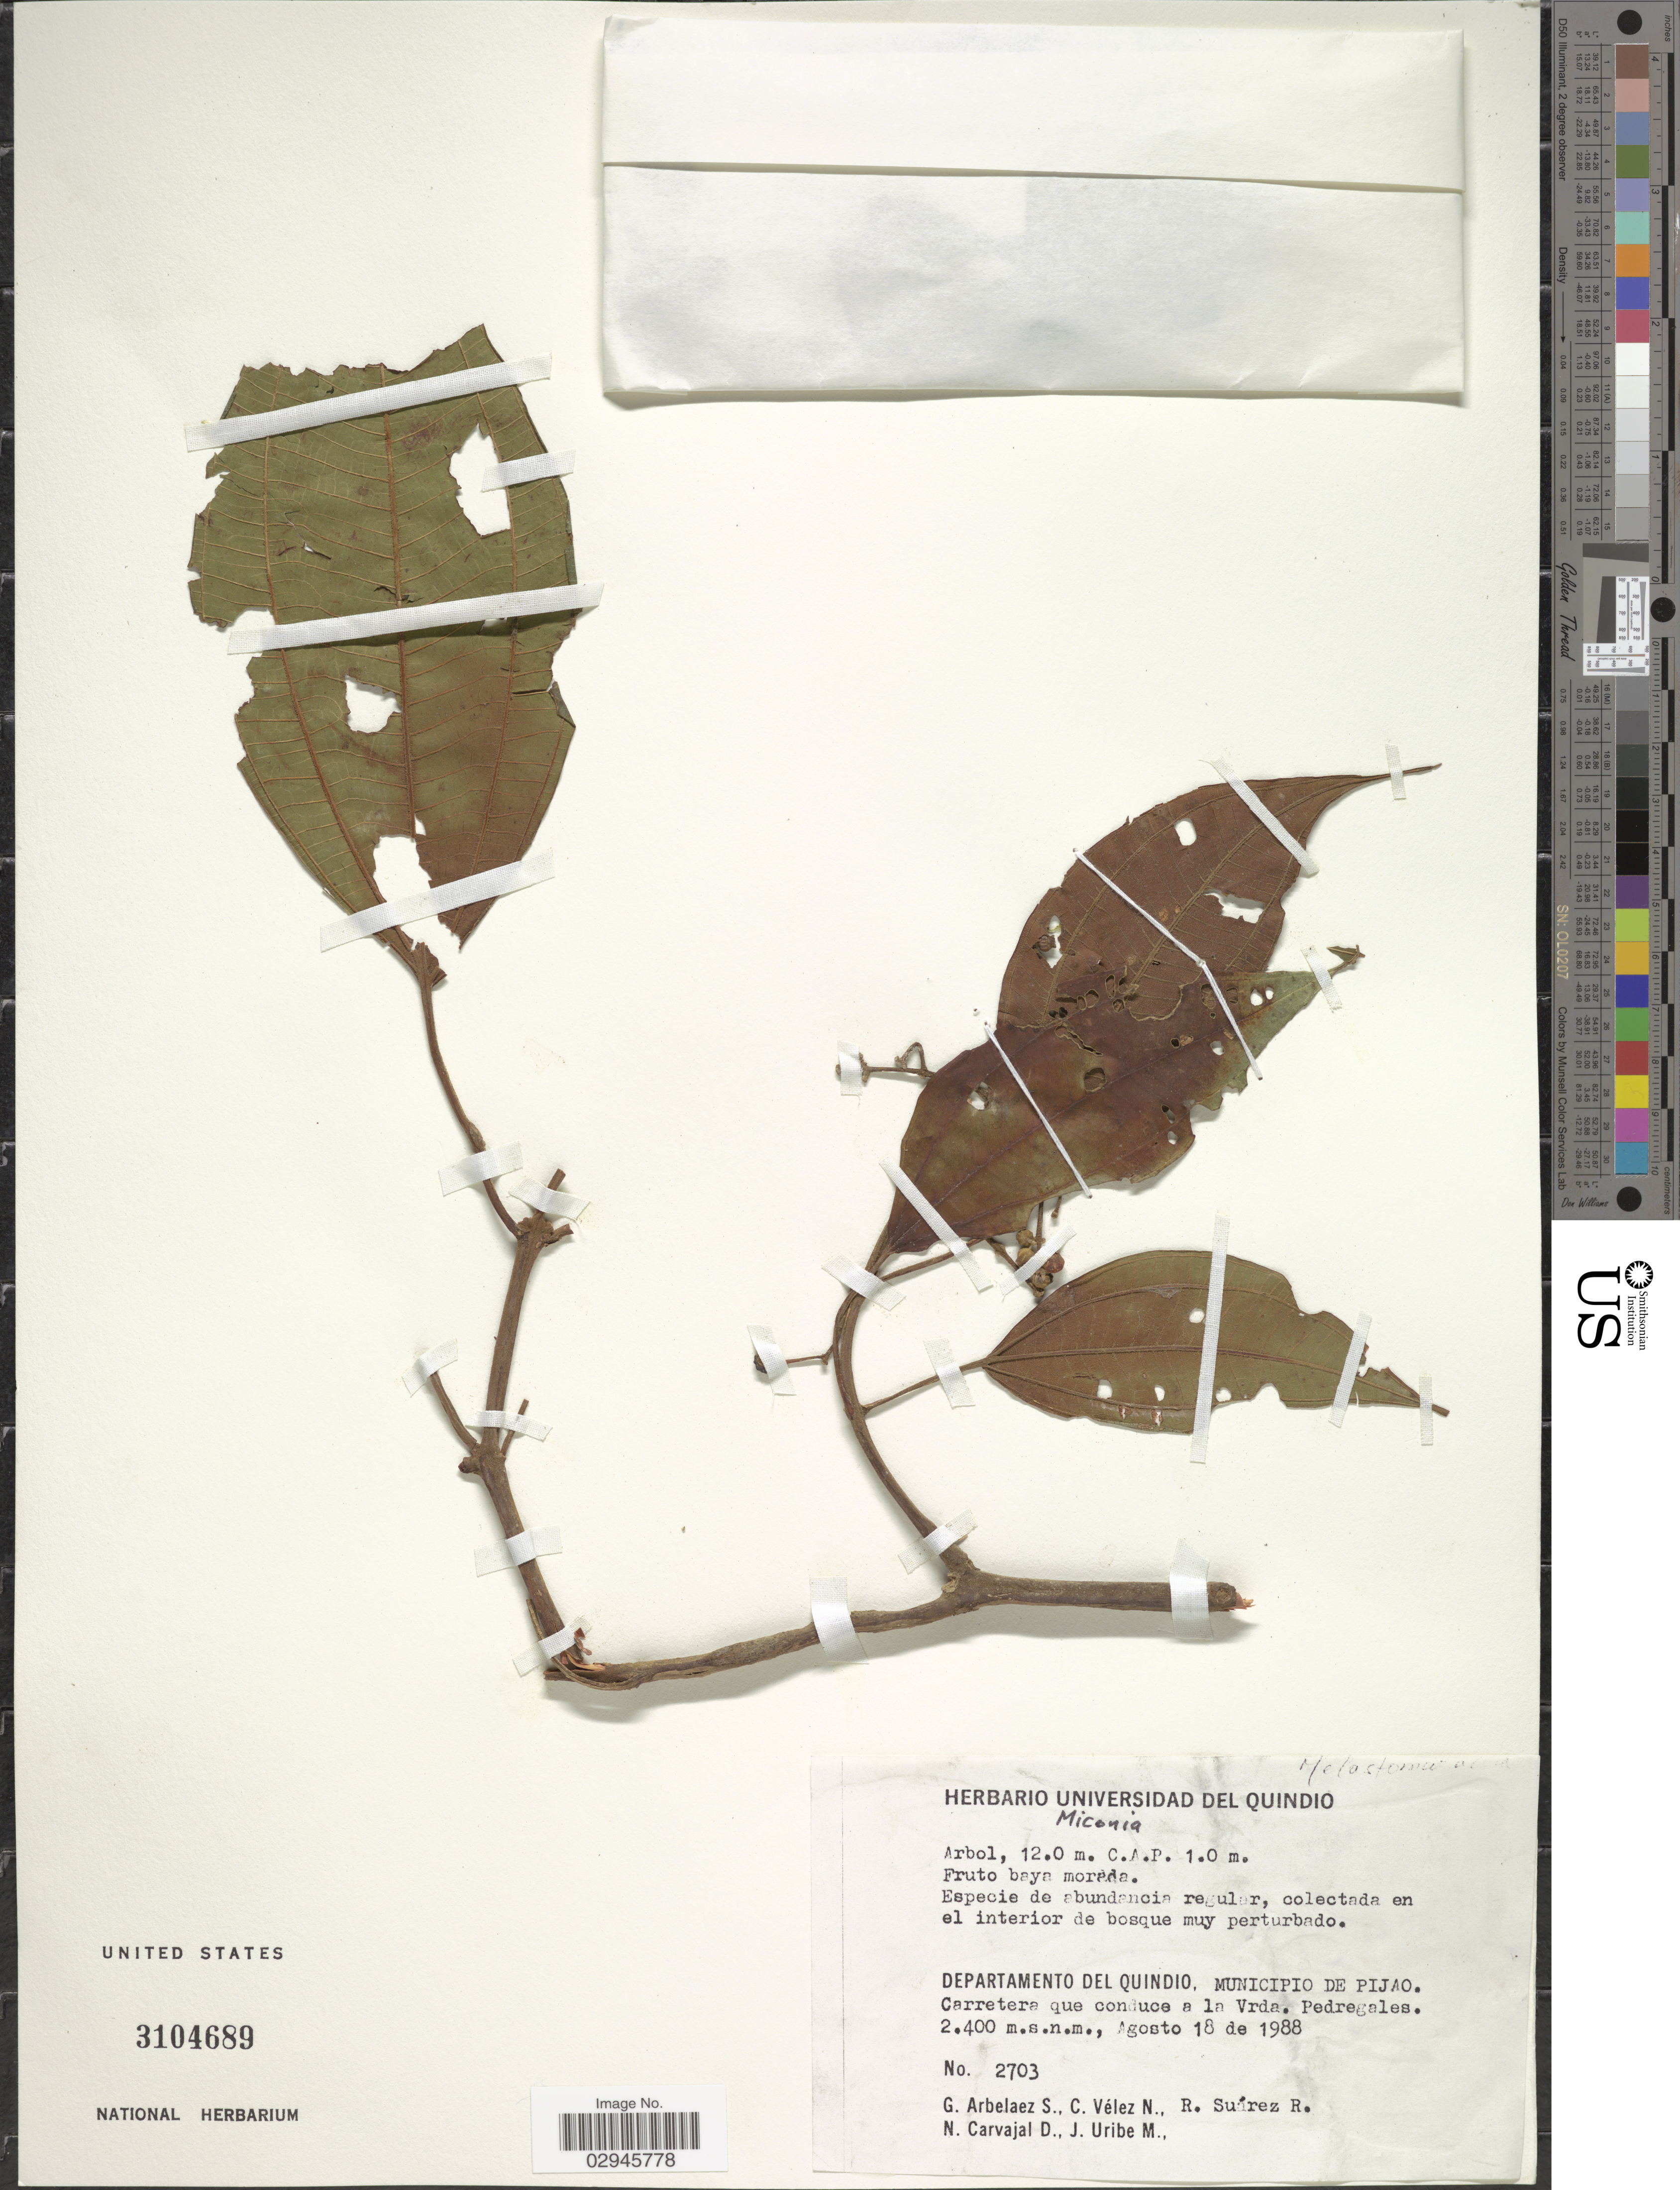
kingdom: Plantae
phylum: Tracheophyta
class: Magnoliopsida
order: Myrtales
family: Melastomataceae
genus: Miconia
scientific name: Miconia sp.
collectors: G. Arbelaez S., C. Vélez N., R. Suarez-R., N. Carvajal D. & J. Uribe M.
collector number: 2703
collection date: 1988-08-18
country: Colombia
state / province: Quindío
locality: Departamento del Quindío, Municipio de Pijao. Carretera que conduce a la Vrda. Pedregales.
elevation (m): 2400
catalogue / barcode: US 3104689